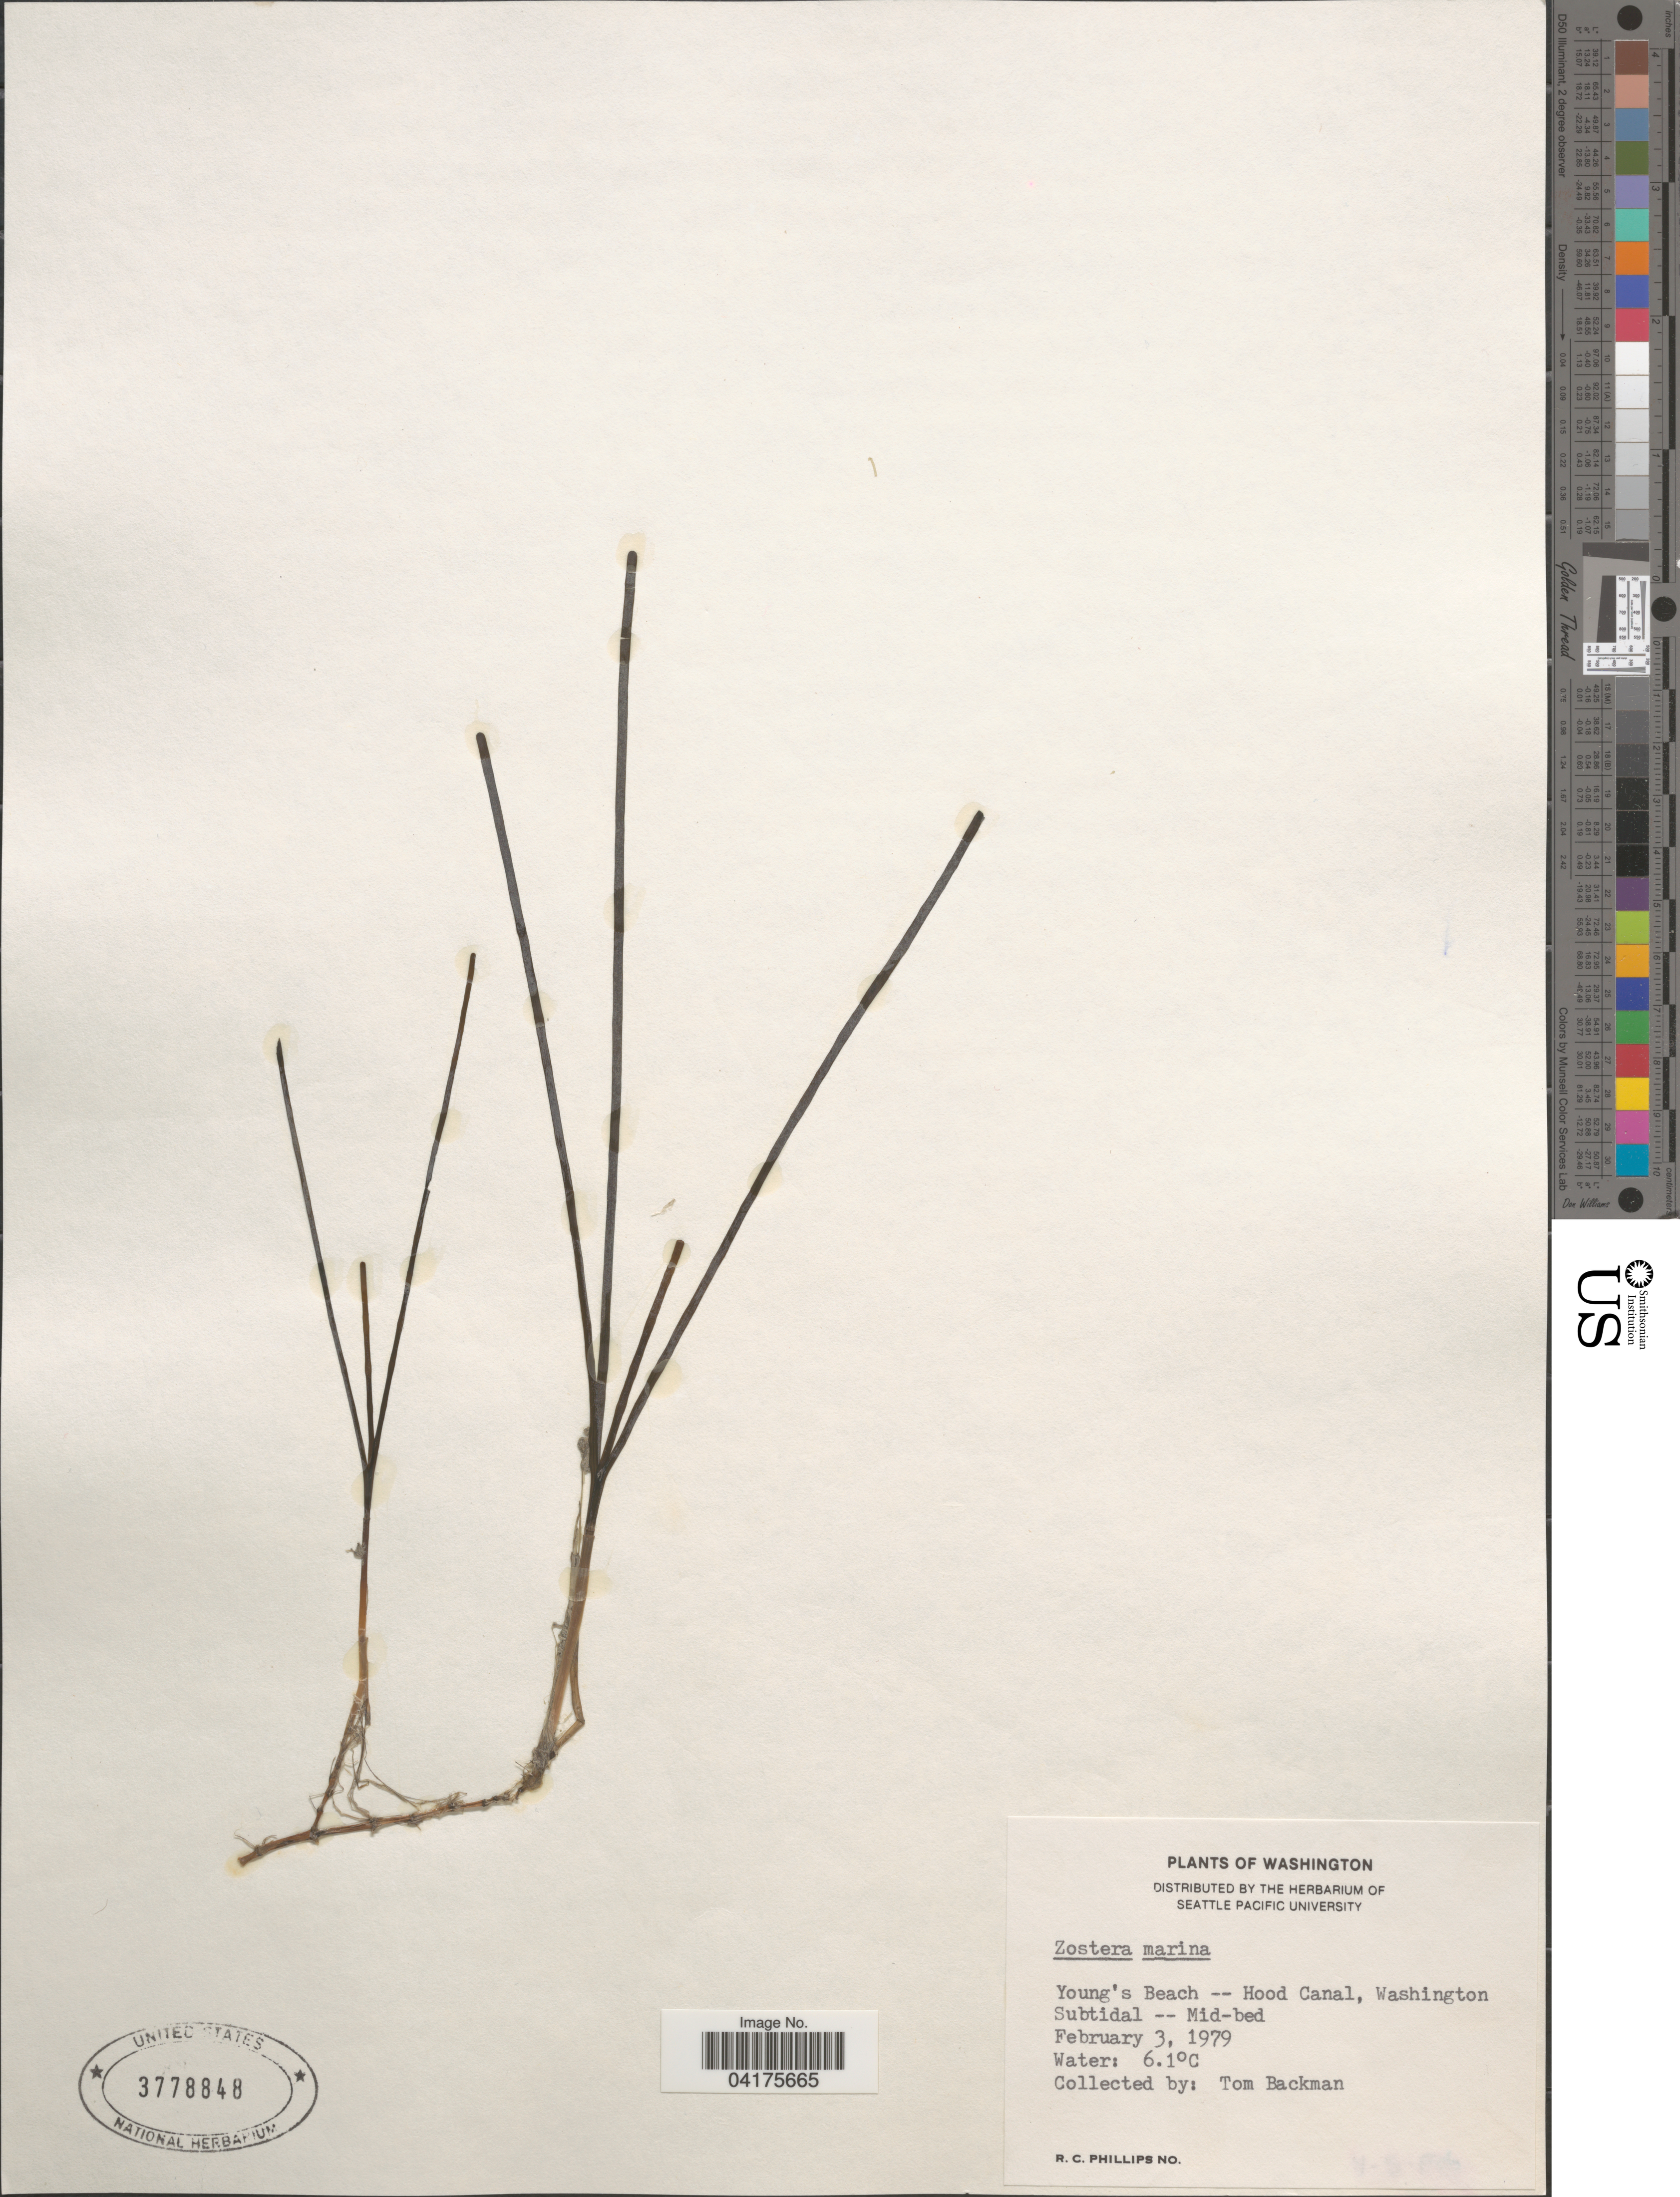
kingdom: Plantae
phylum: Tracheophyta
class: Liliopsida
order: Alismatales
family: Zosteraceae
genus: Zostera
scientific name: Zostera marina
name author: L.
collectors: T. Backman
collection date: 1979-02-03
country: United States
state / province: Washington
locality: Young's Beach -- Hood Canal.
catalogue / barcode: US 3778848